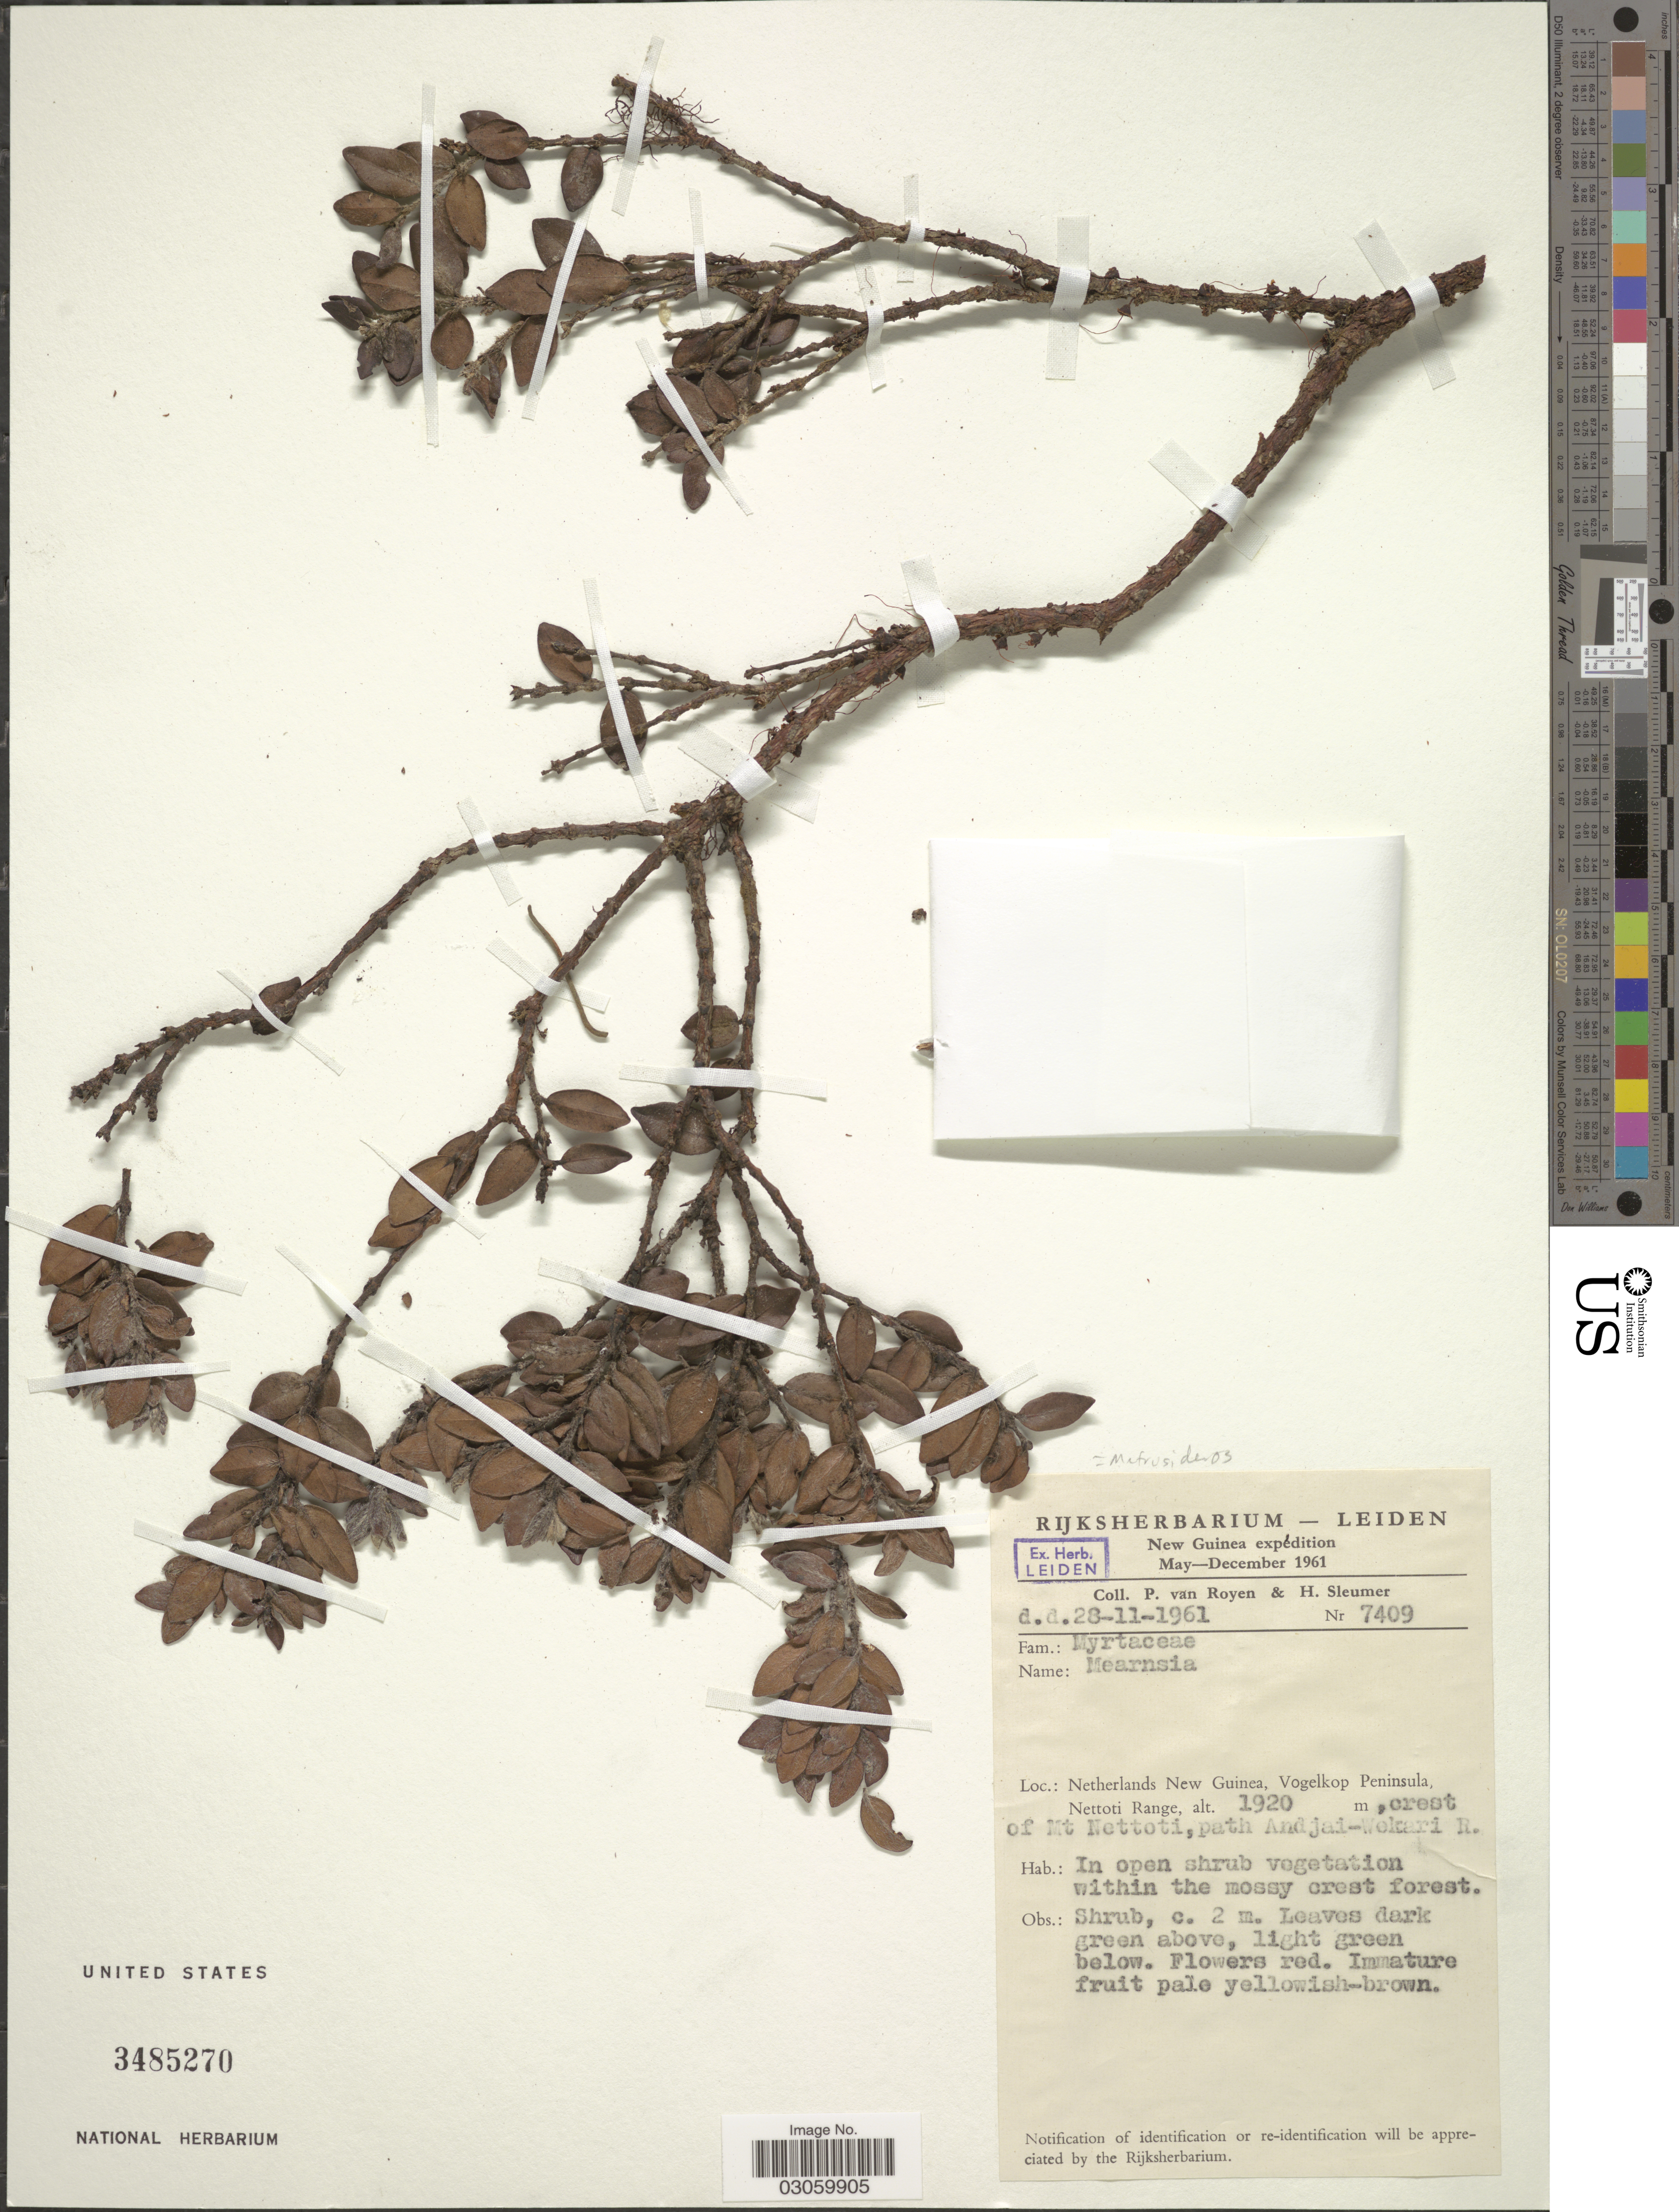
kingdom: Plantae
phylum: Tracheophyta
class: Magnoliopsida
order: Myrtales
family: Myrtaceae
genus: Metrosideros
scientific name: Metrosideros sp.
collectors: P. van Royen & H. O. Sleumer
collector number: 7409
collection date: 1961-11-28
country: Indonesia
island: New Guinea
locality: New Guinea. Netherlands New Guinea, Vogelkop Peninsula, Nettoti Range, crest of Mt Nettoti, path Andjai-Wekari R.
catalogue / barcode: US 3485270